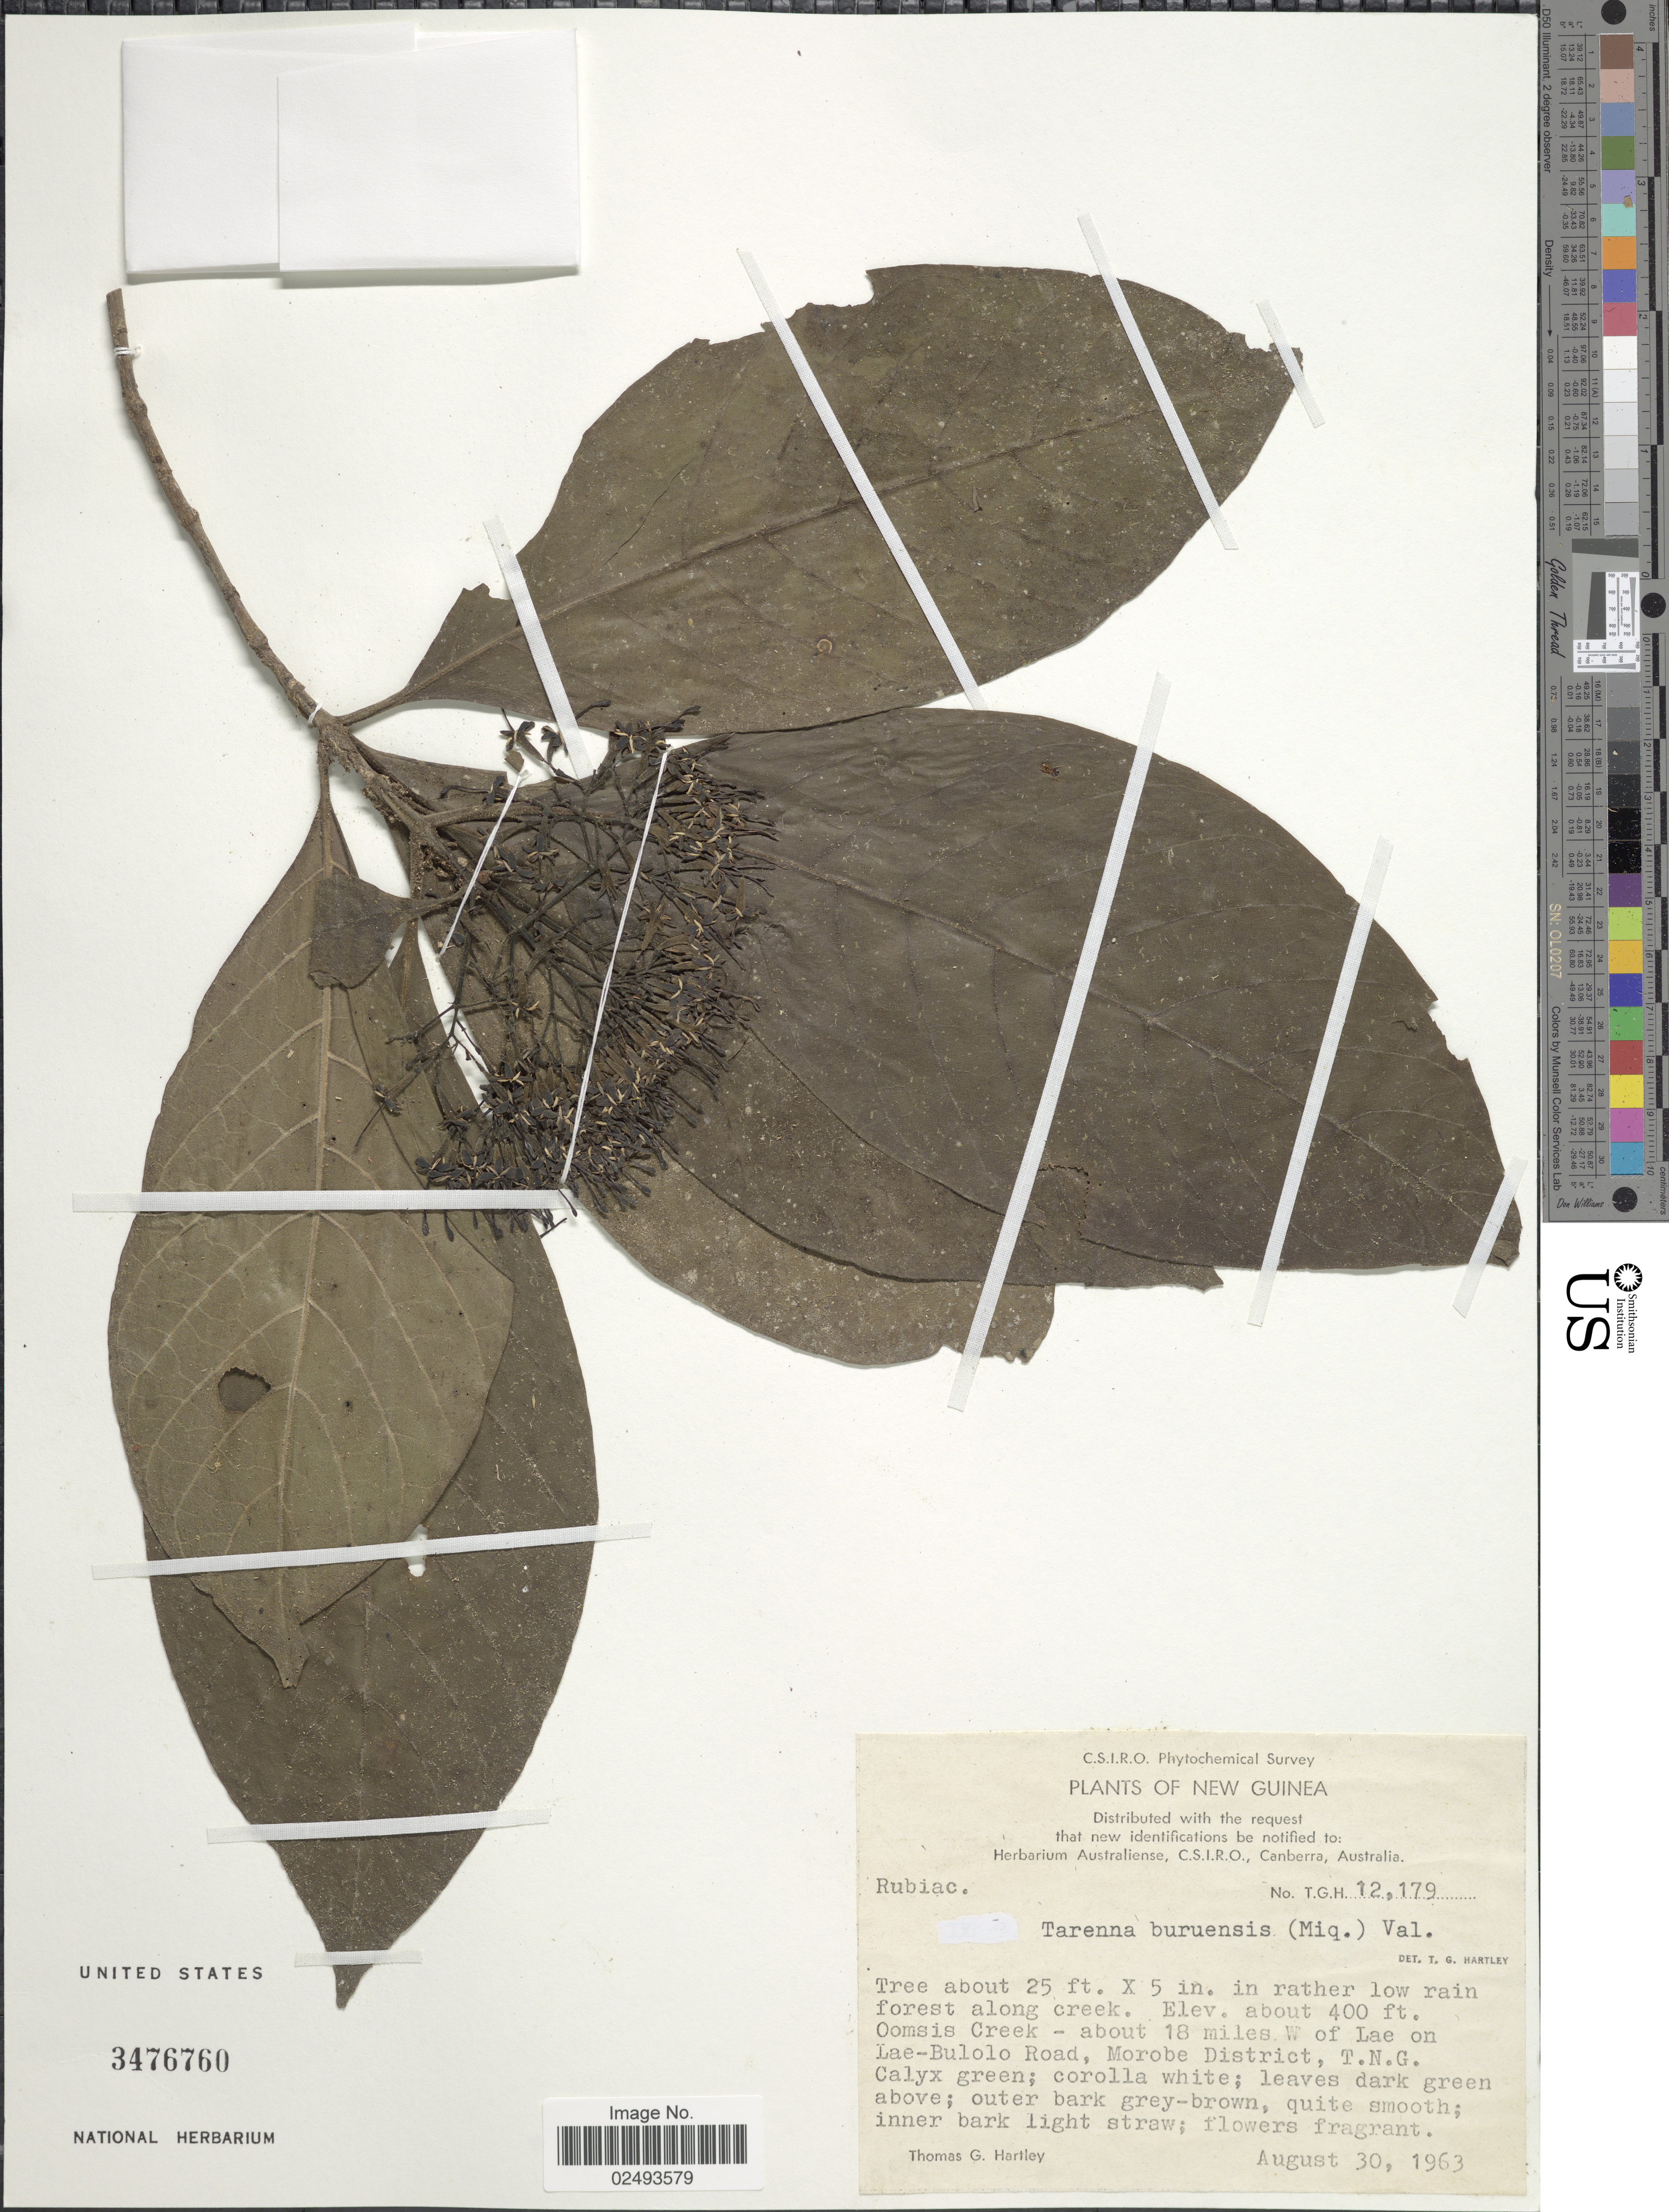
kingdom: Plantae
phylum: Tracheophyta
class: Magnoliopsida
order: Gentianales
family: Rubiaceae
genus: Tarenna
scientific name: Tarenna buruensis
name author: (Miq.) Valeton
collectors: T. G. Hartley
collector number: TGH12179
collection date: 1963-08-30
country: Papua New Guinea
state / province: Morobe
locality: New Guinea, Oomsis Creek, about 18 miles W of Lae on Lae-Bulolo Road, Morobe District, T.N.G. Calyx green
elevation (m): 122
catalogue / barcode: US 3476760